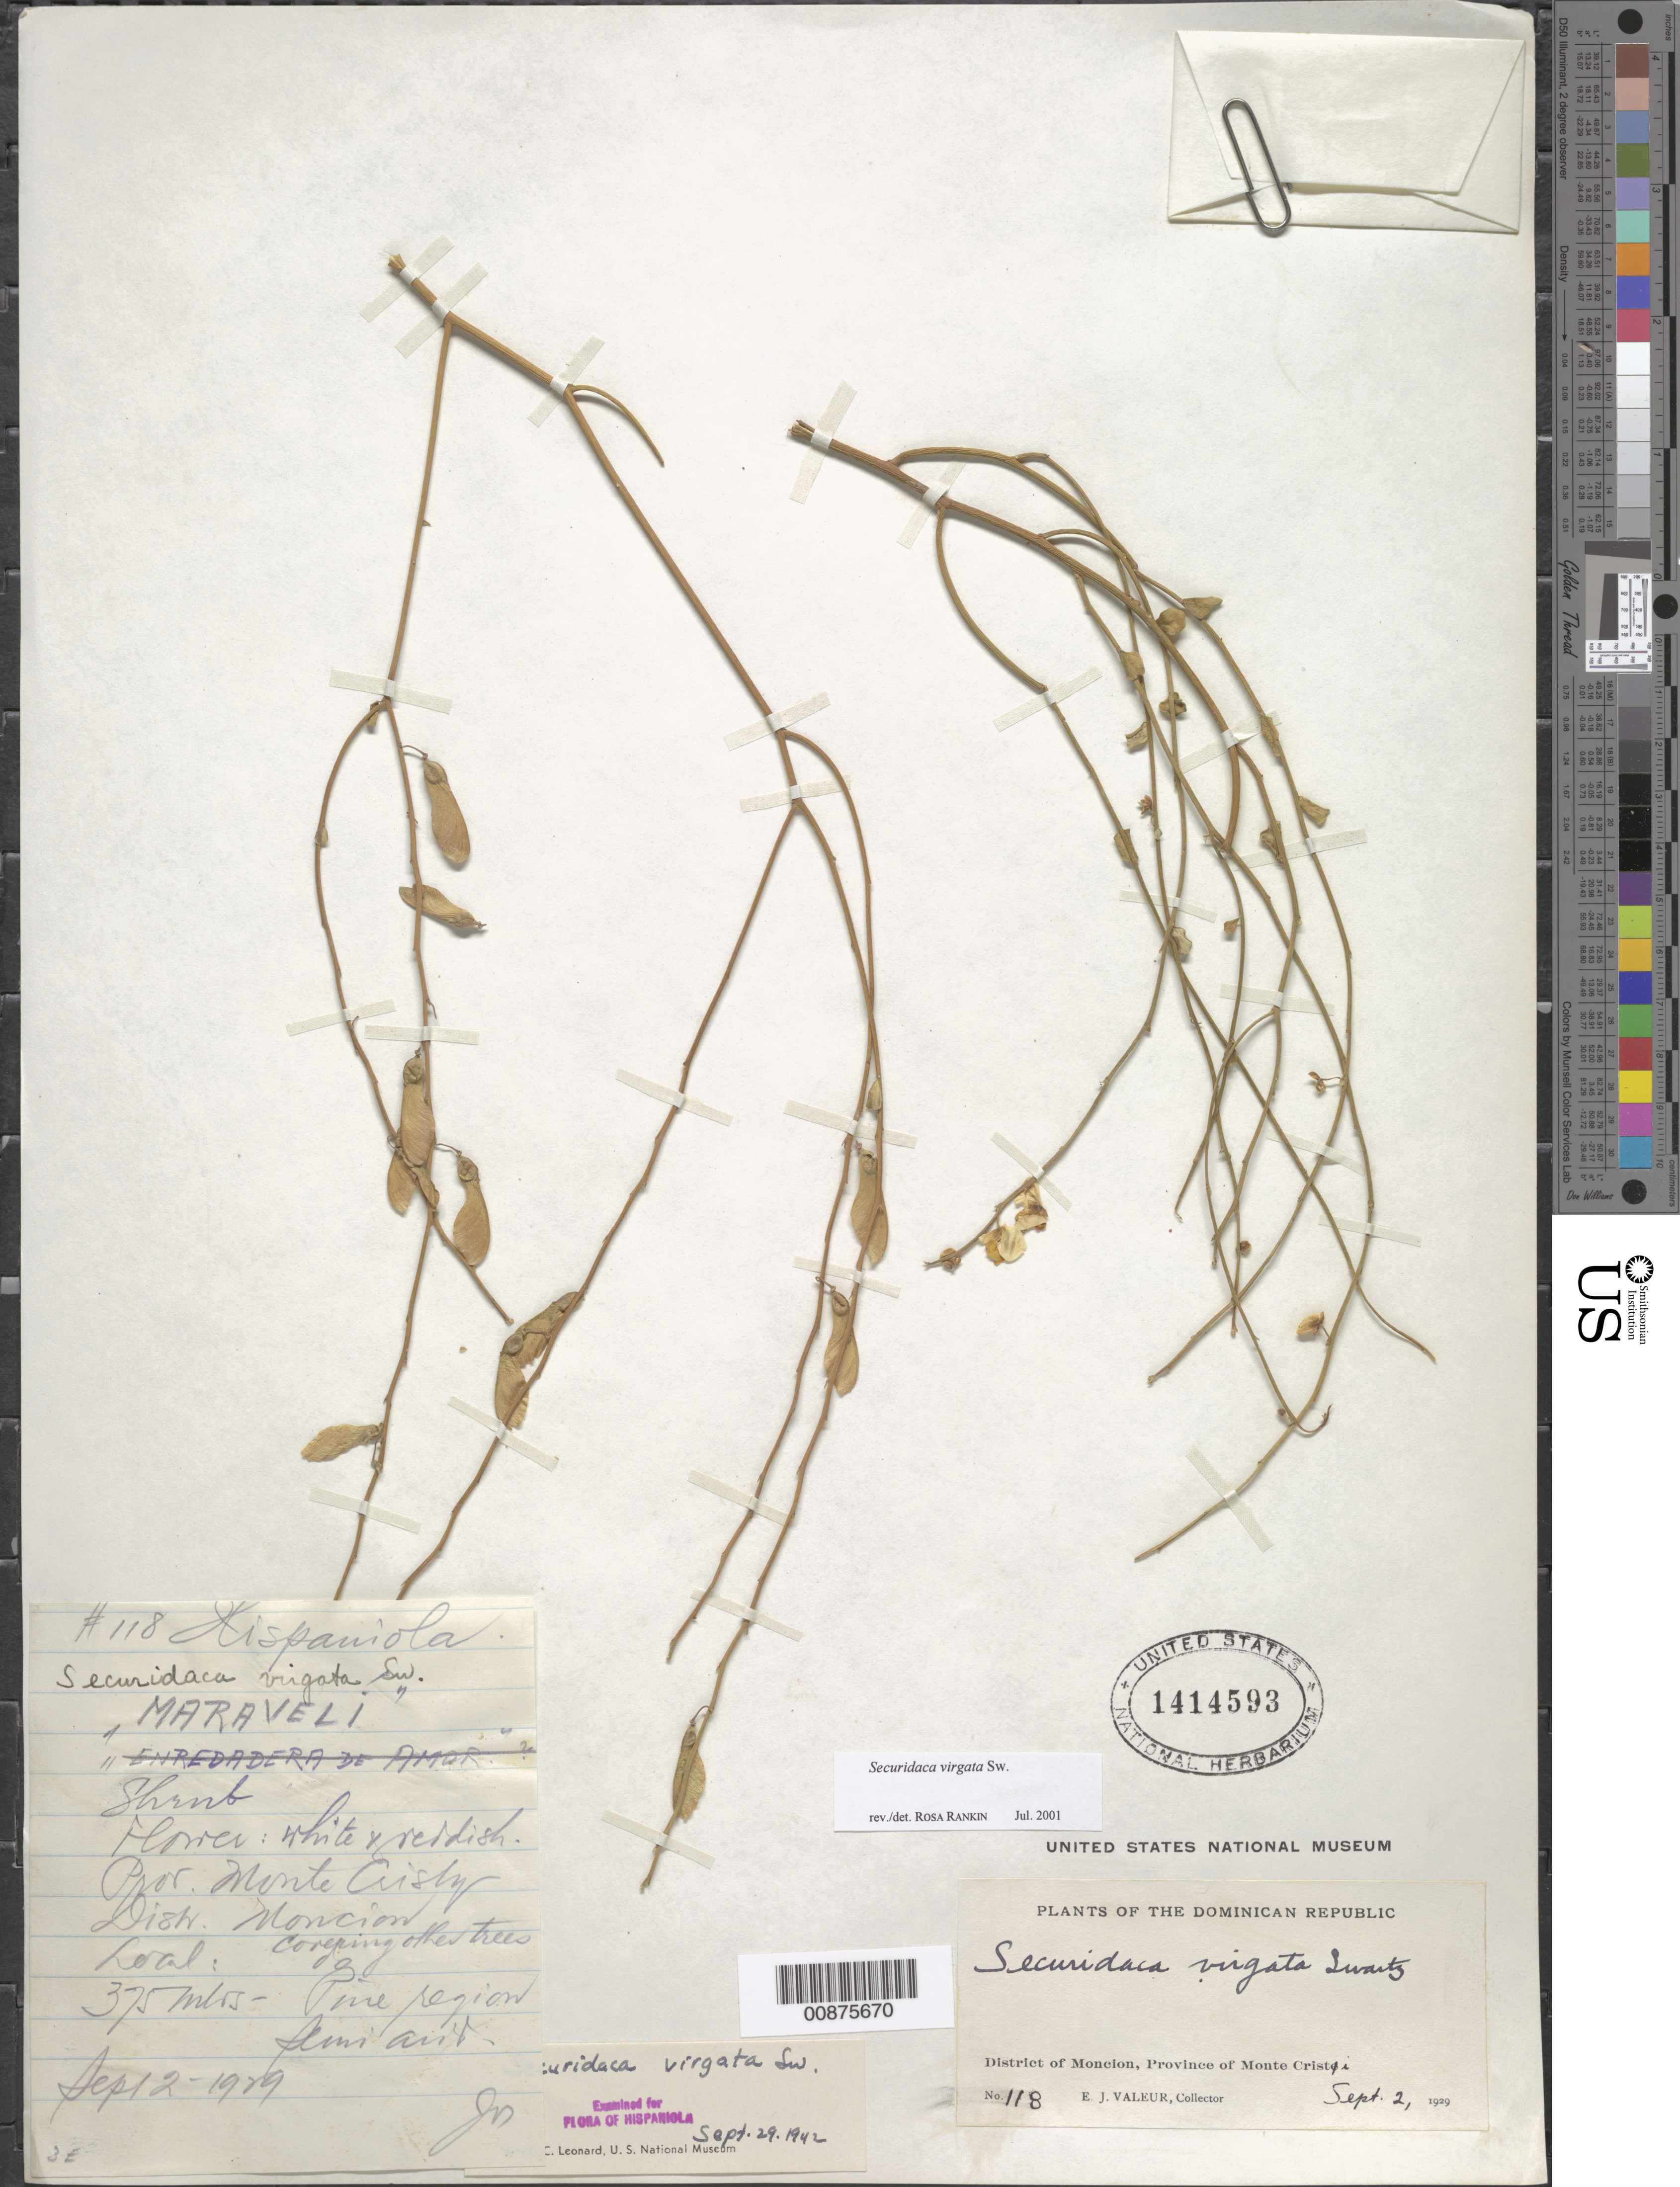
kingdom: Plantae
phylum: Tracheophyta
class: Magnoliopsida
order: Fabales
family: Polygalaceae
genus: Securidaca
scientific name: Securidaca virgata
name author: Sw.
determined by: Rankin Rodriguez, Rosa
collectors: E. Valeur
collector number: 118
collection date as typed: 02 Sep 1929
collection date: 1929-09-02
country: Dominican Republic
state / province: Monte Cristi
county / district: Monción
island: Hispaniola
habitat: Covering other trees in semi arid pine region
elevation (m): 375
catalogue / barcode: US 1414593